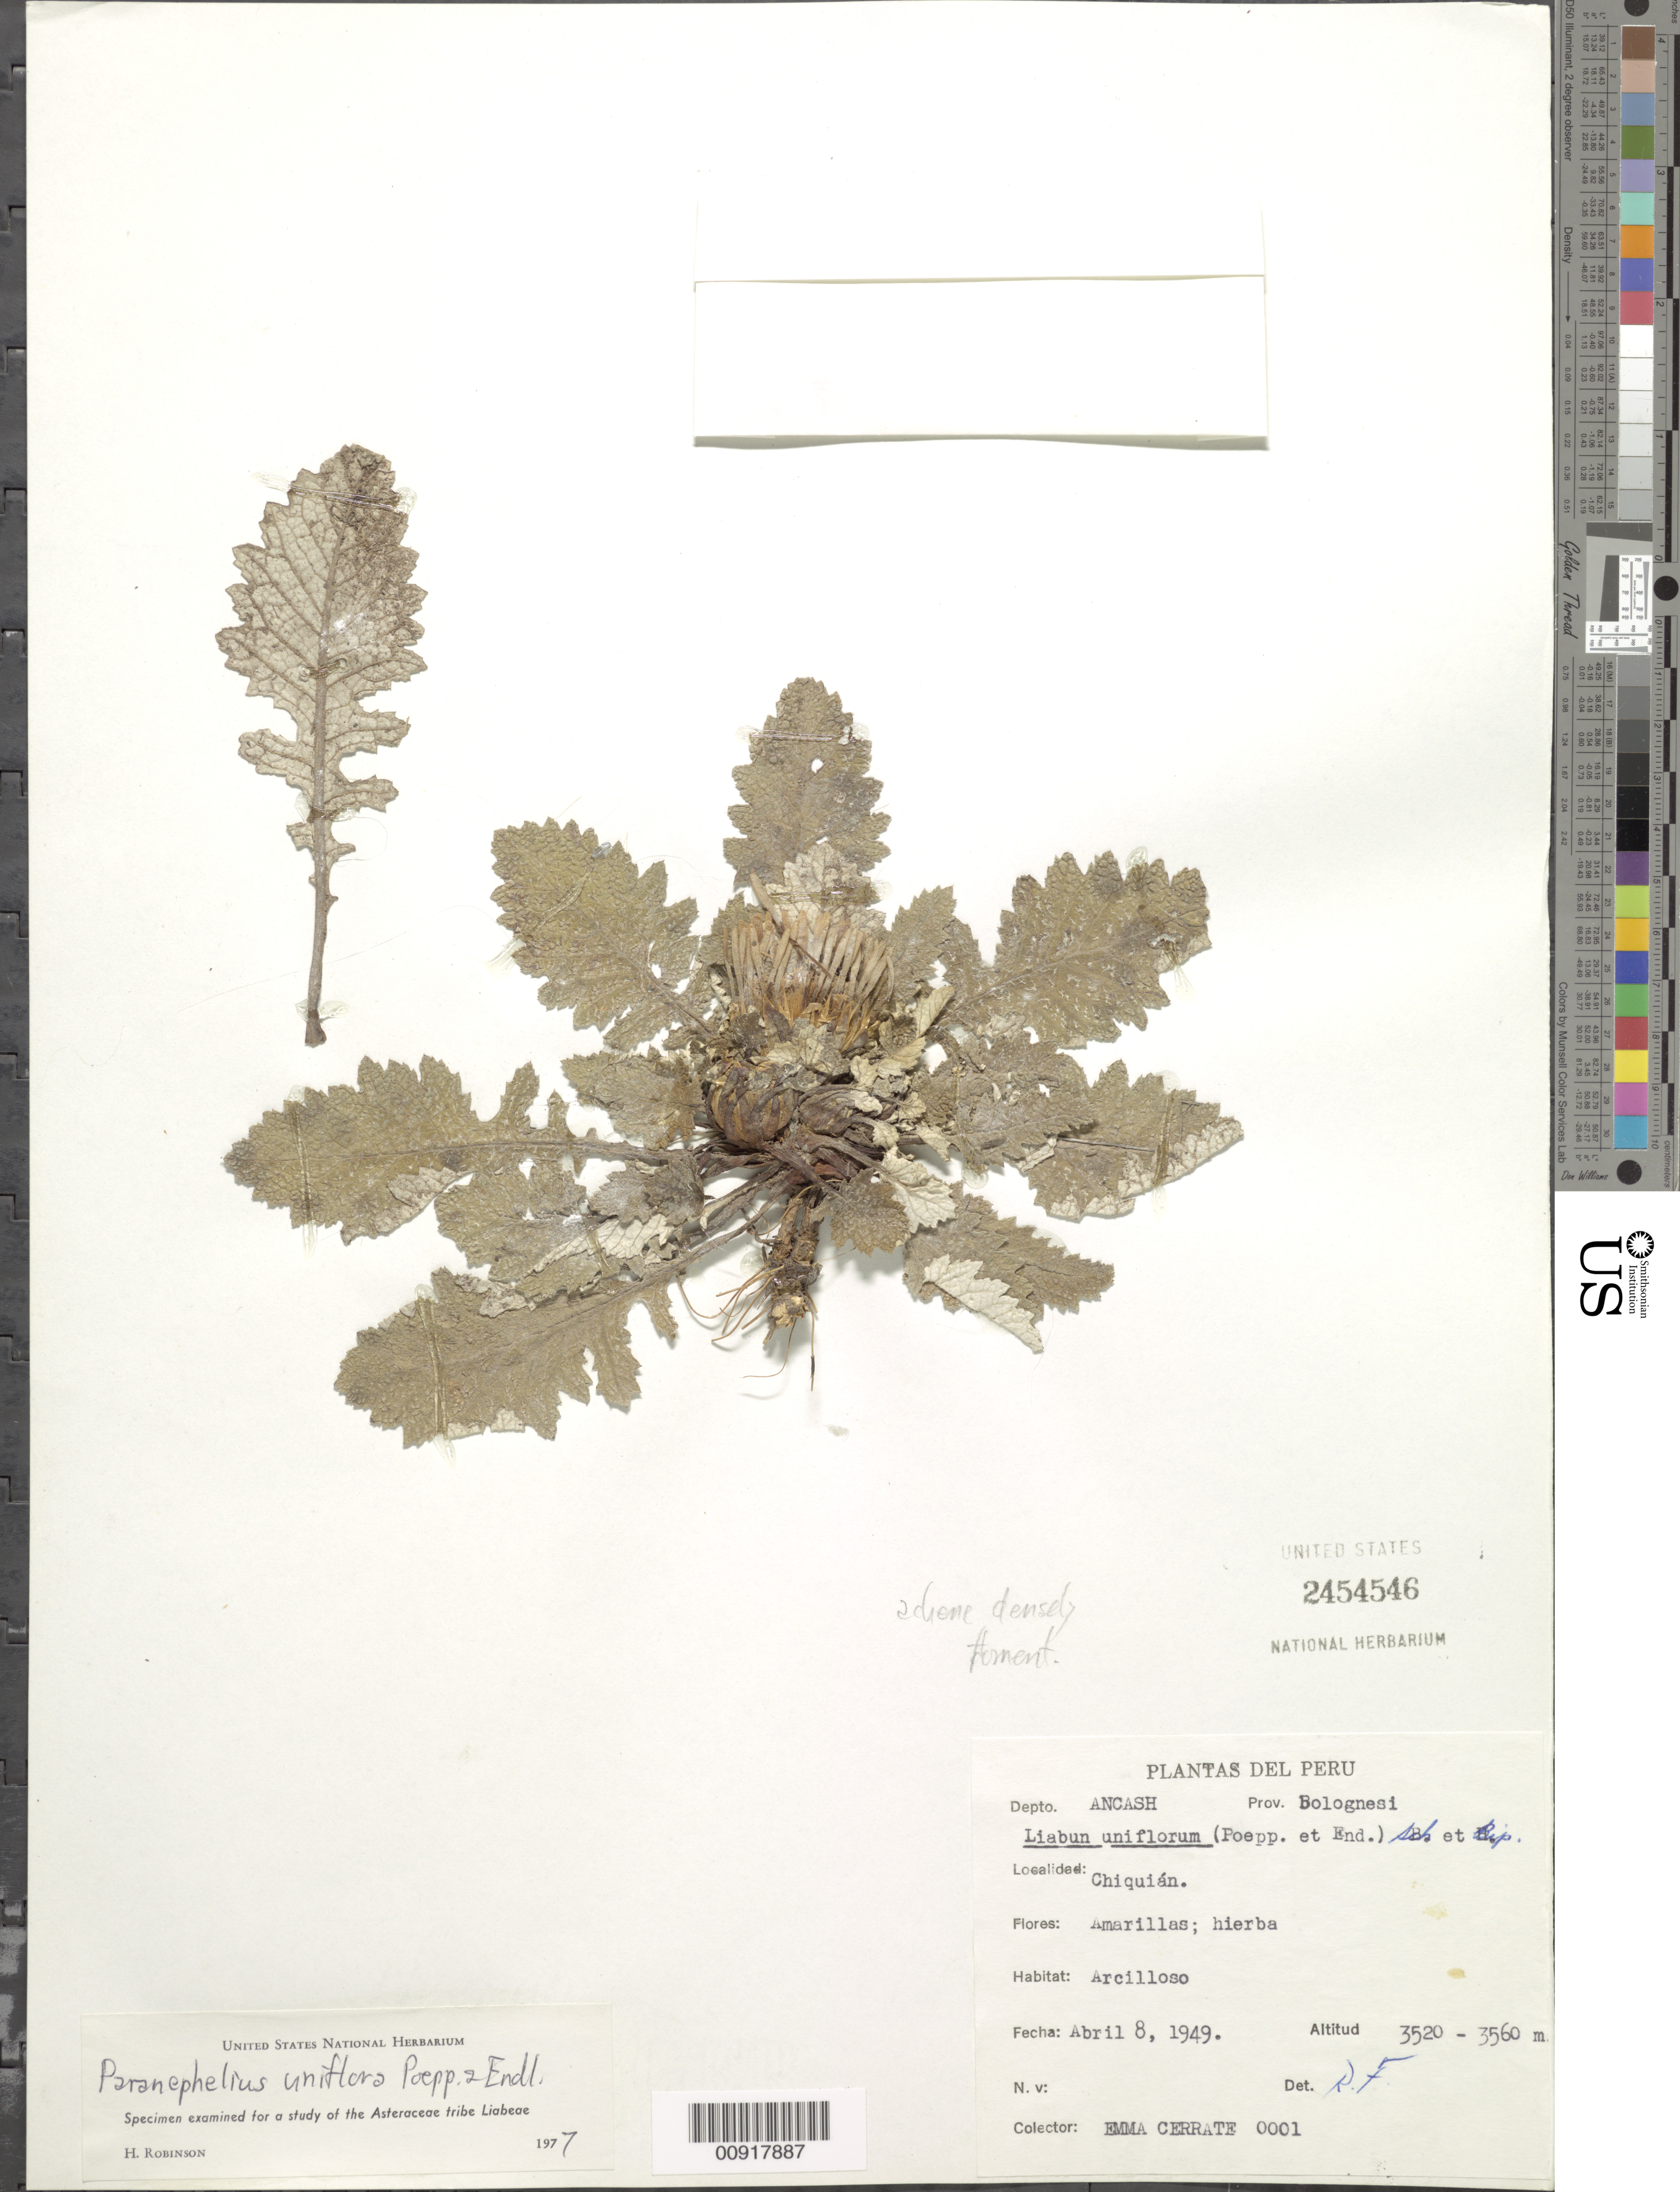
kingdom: Plantae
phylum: Tracheophyta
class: Magnoliopsida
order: Asterales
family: Asteraceae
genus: Paranephelius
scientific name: Paranephelius uniflorus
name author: Poepp. & Endl.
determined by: Robinson, Harold E., (US)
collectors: E. Cerrate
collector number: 1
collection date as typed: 8 April 1949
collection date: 1949-04-08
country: Peru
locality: Prov. Bolognesi, Dpto. Ancash, Chiquián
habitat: Arcilloso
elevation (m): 3520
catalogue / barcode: US 2454546